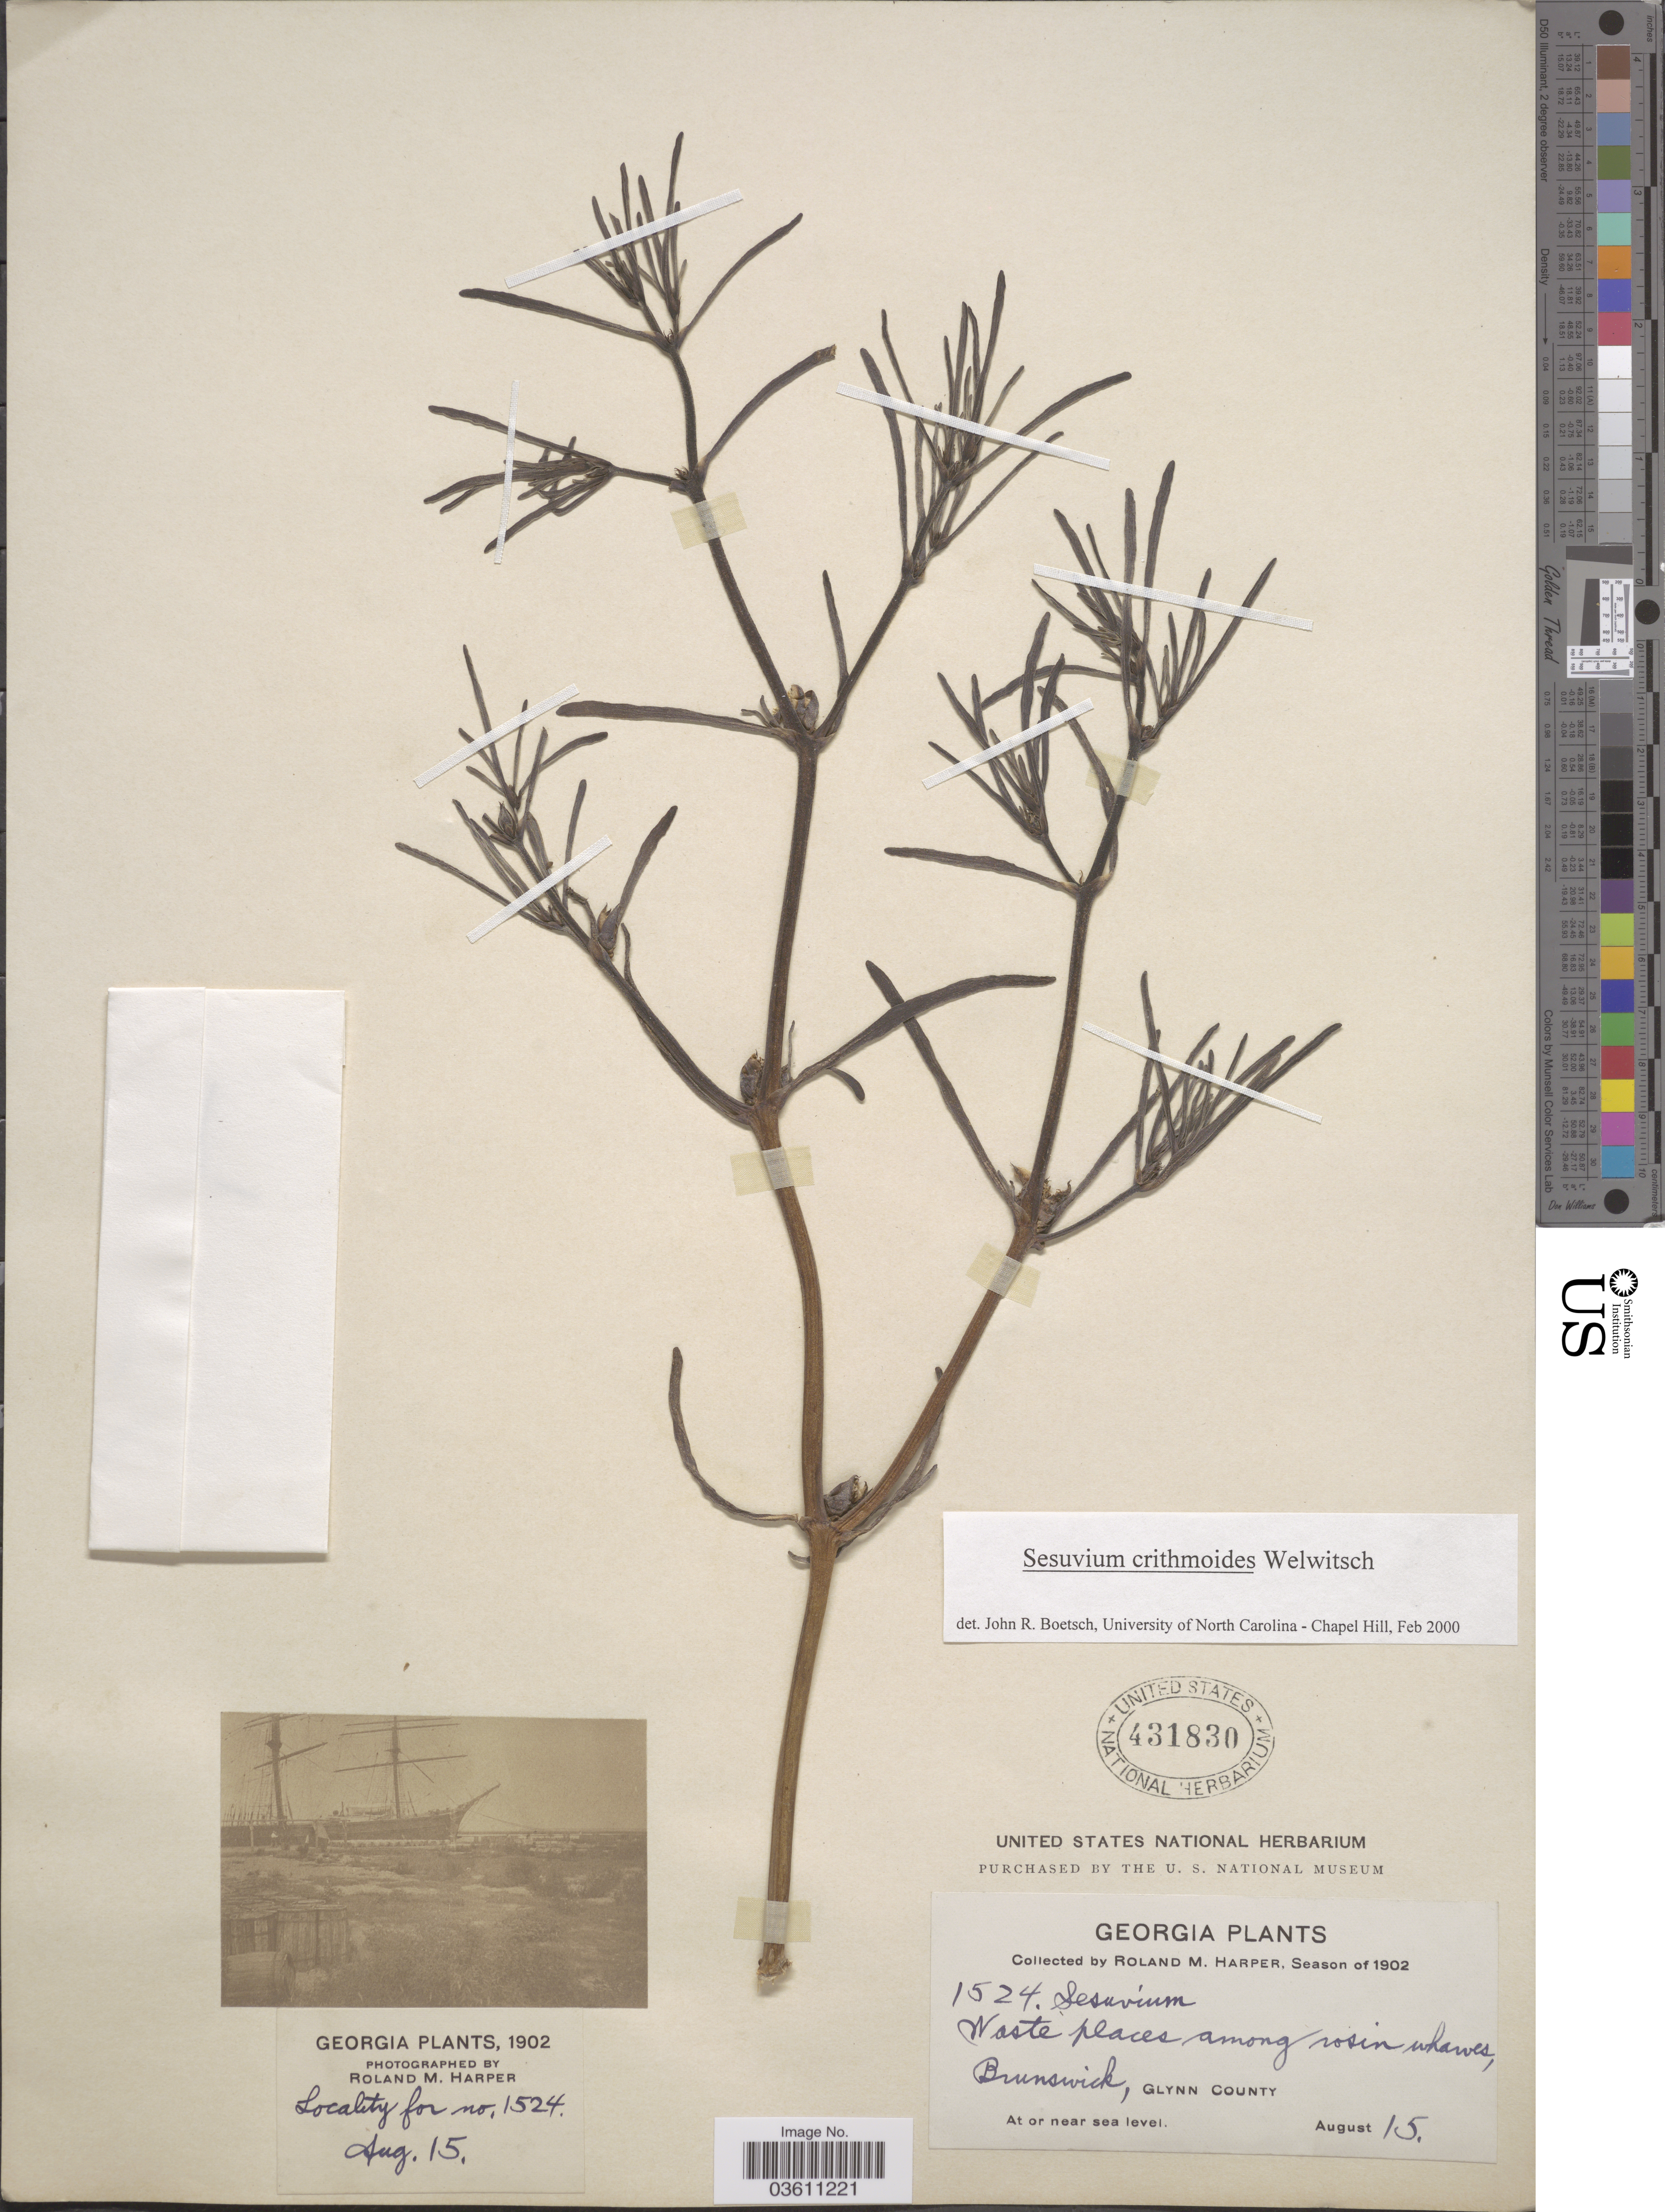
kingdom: Plantae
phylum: Tracheophyta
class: Magnoliopsida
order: Caryophyllales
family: Aizoaceae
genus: Sesuvium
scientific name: Sesuvium crithmoides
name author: Welw.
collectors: R. M. Harper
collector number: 1524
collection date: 1902-08-15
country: United States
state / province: Georgia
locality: Brunswick, Glynn County.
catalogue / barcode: US 431830